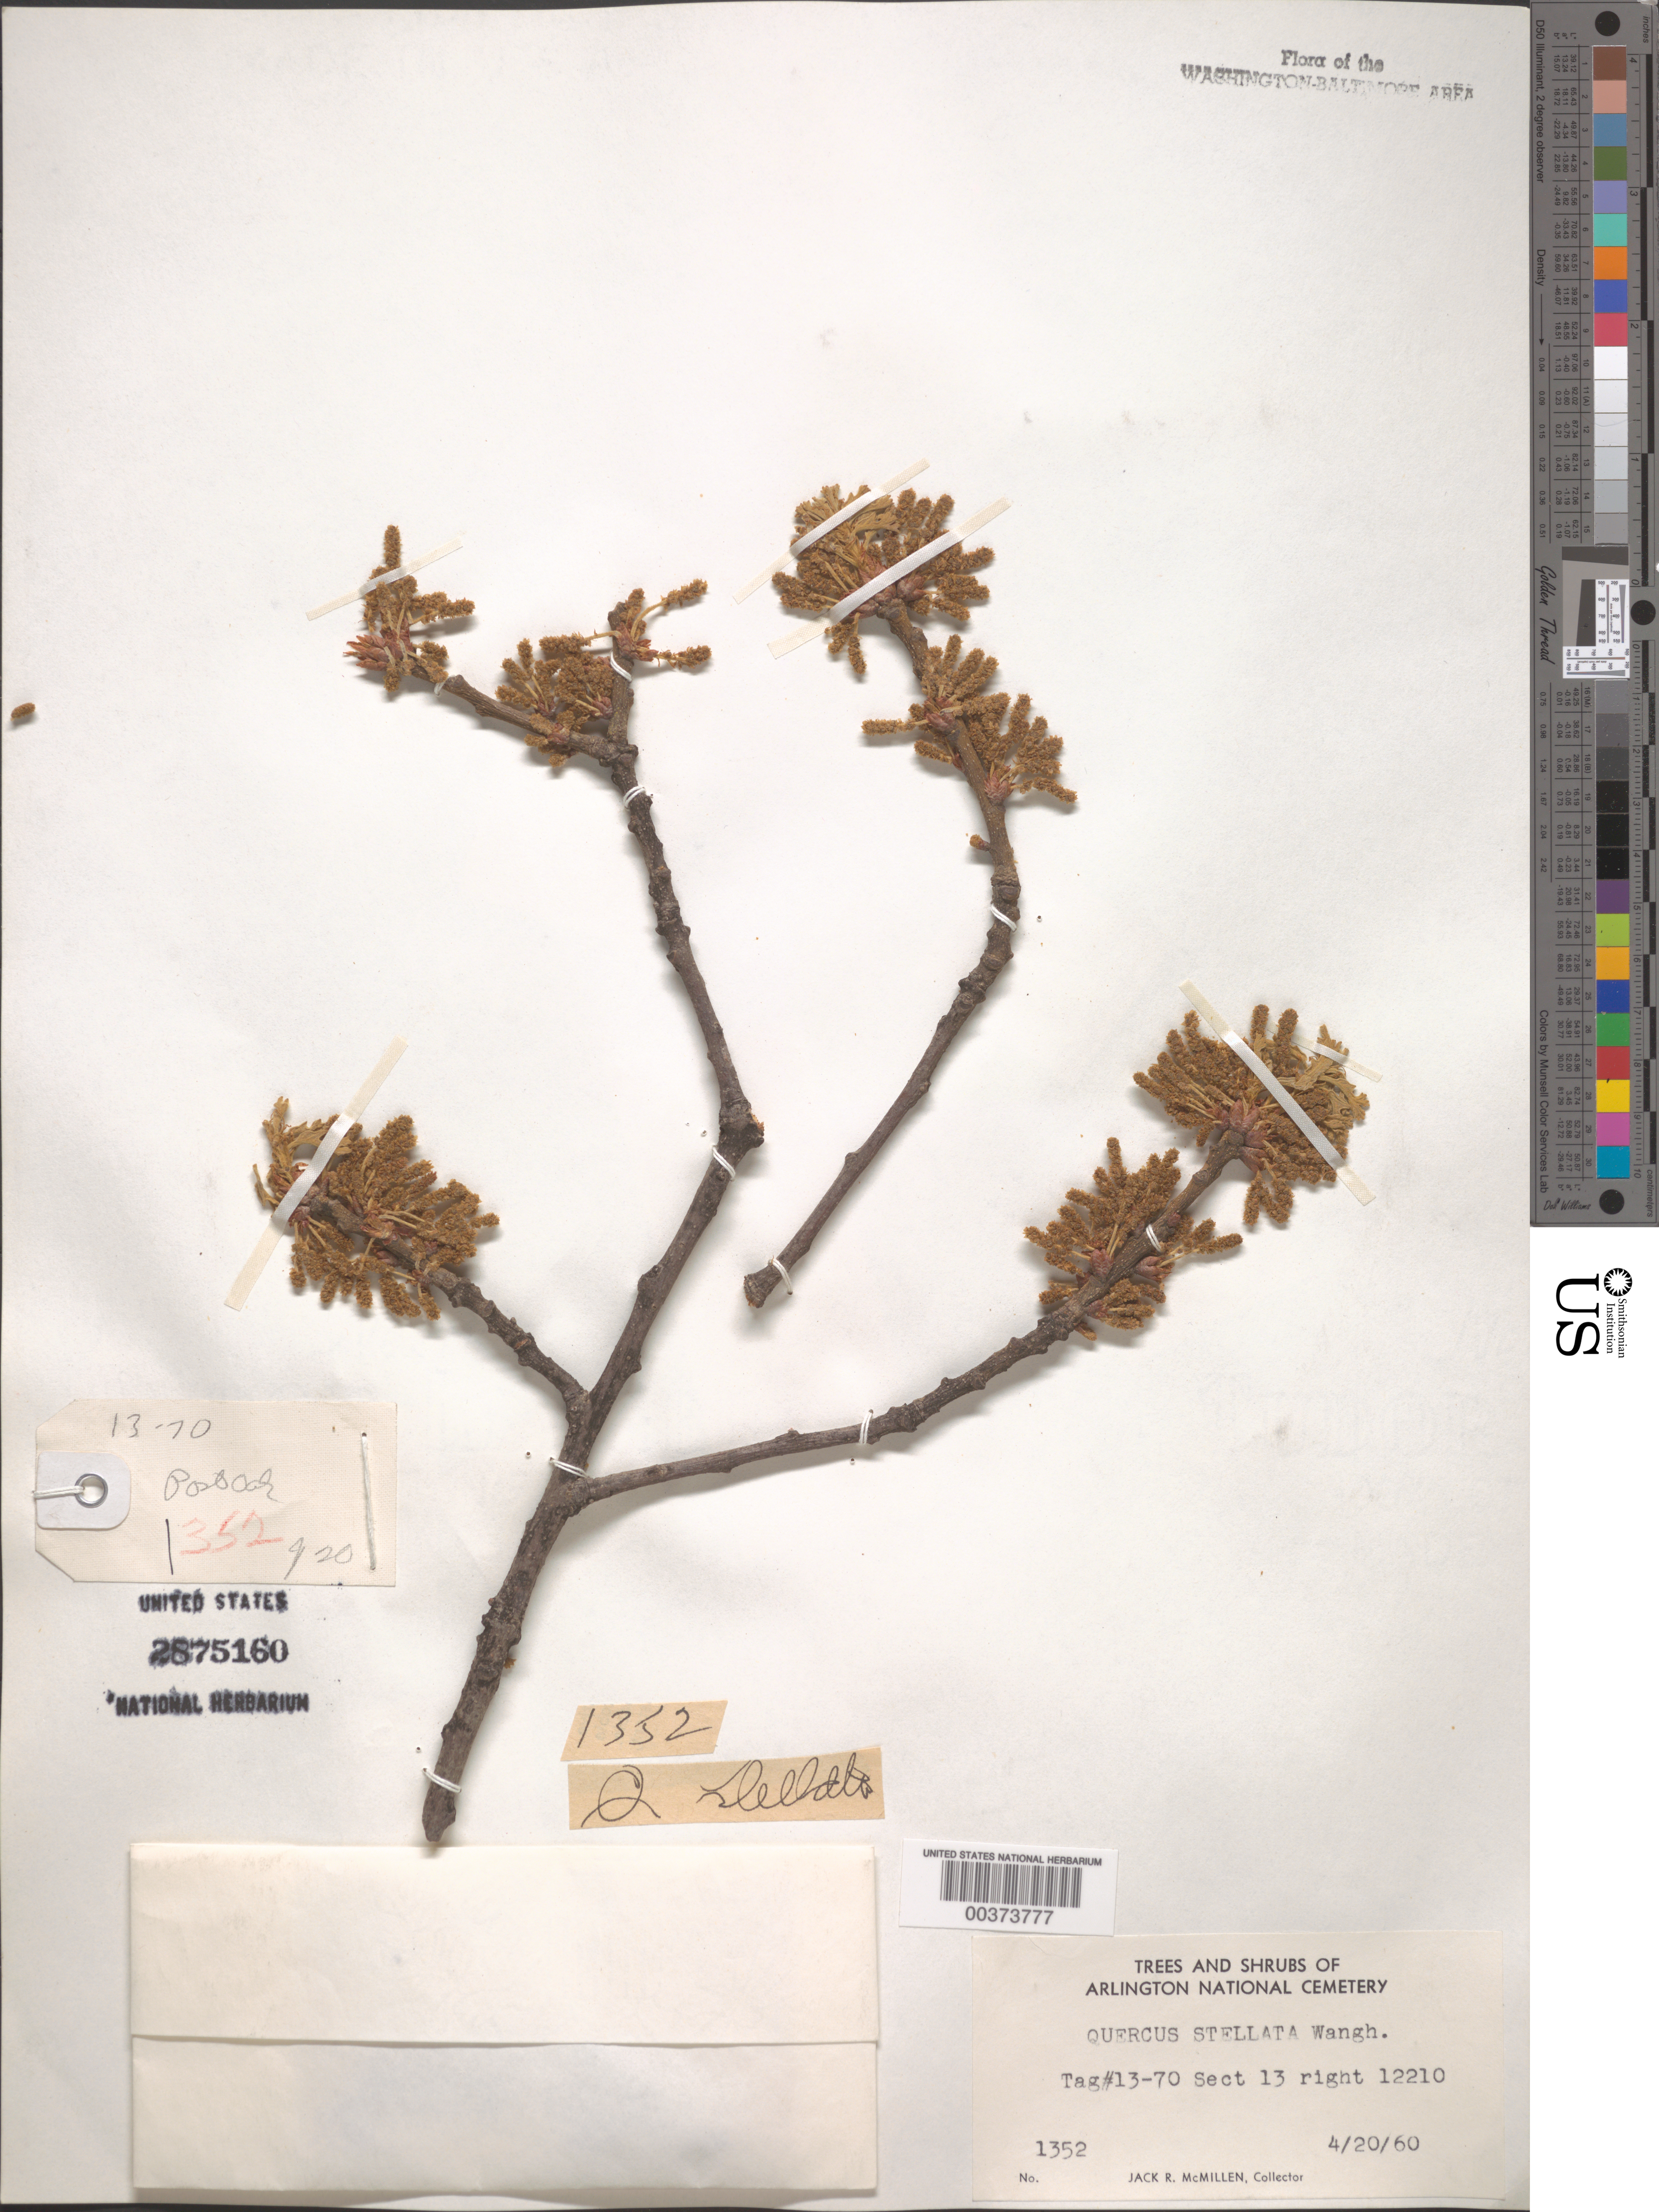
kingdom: Plantae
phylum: Tracheophyta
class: Magnoliopsida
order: Fagales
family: Fagaceae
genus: Quercus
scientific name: Quercus stellata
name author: Wangenh.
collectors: J. McMillen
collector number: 1352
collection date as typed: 20 Apr 1960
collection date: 1960-04-20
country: United States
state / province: Virginia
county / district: Arlington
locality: Arlington National Cemetery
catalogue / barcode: US 2875160